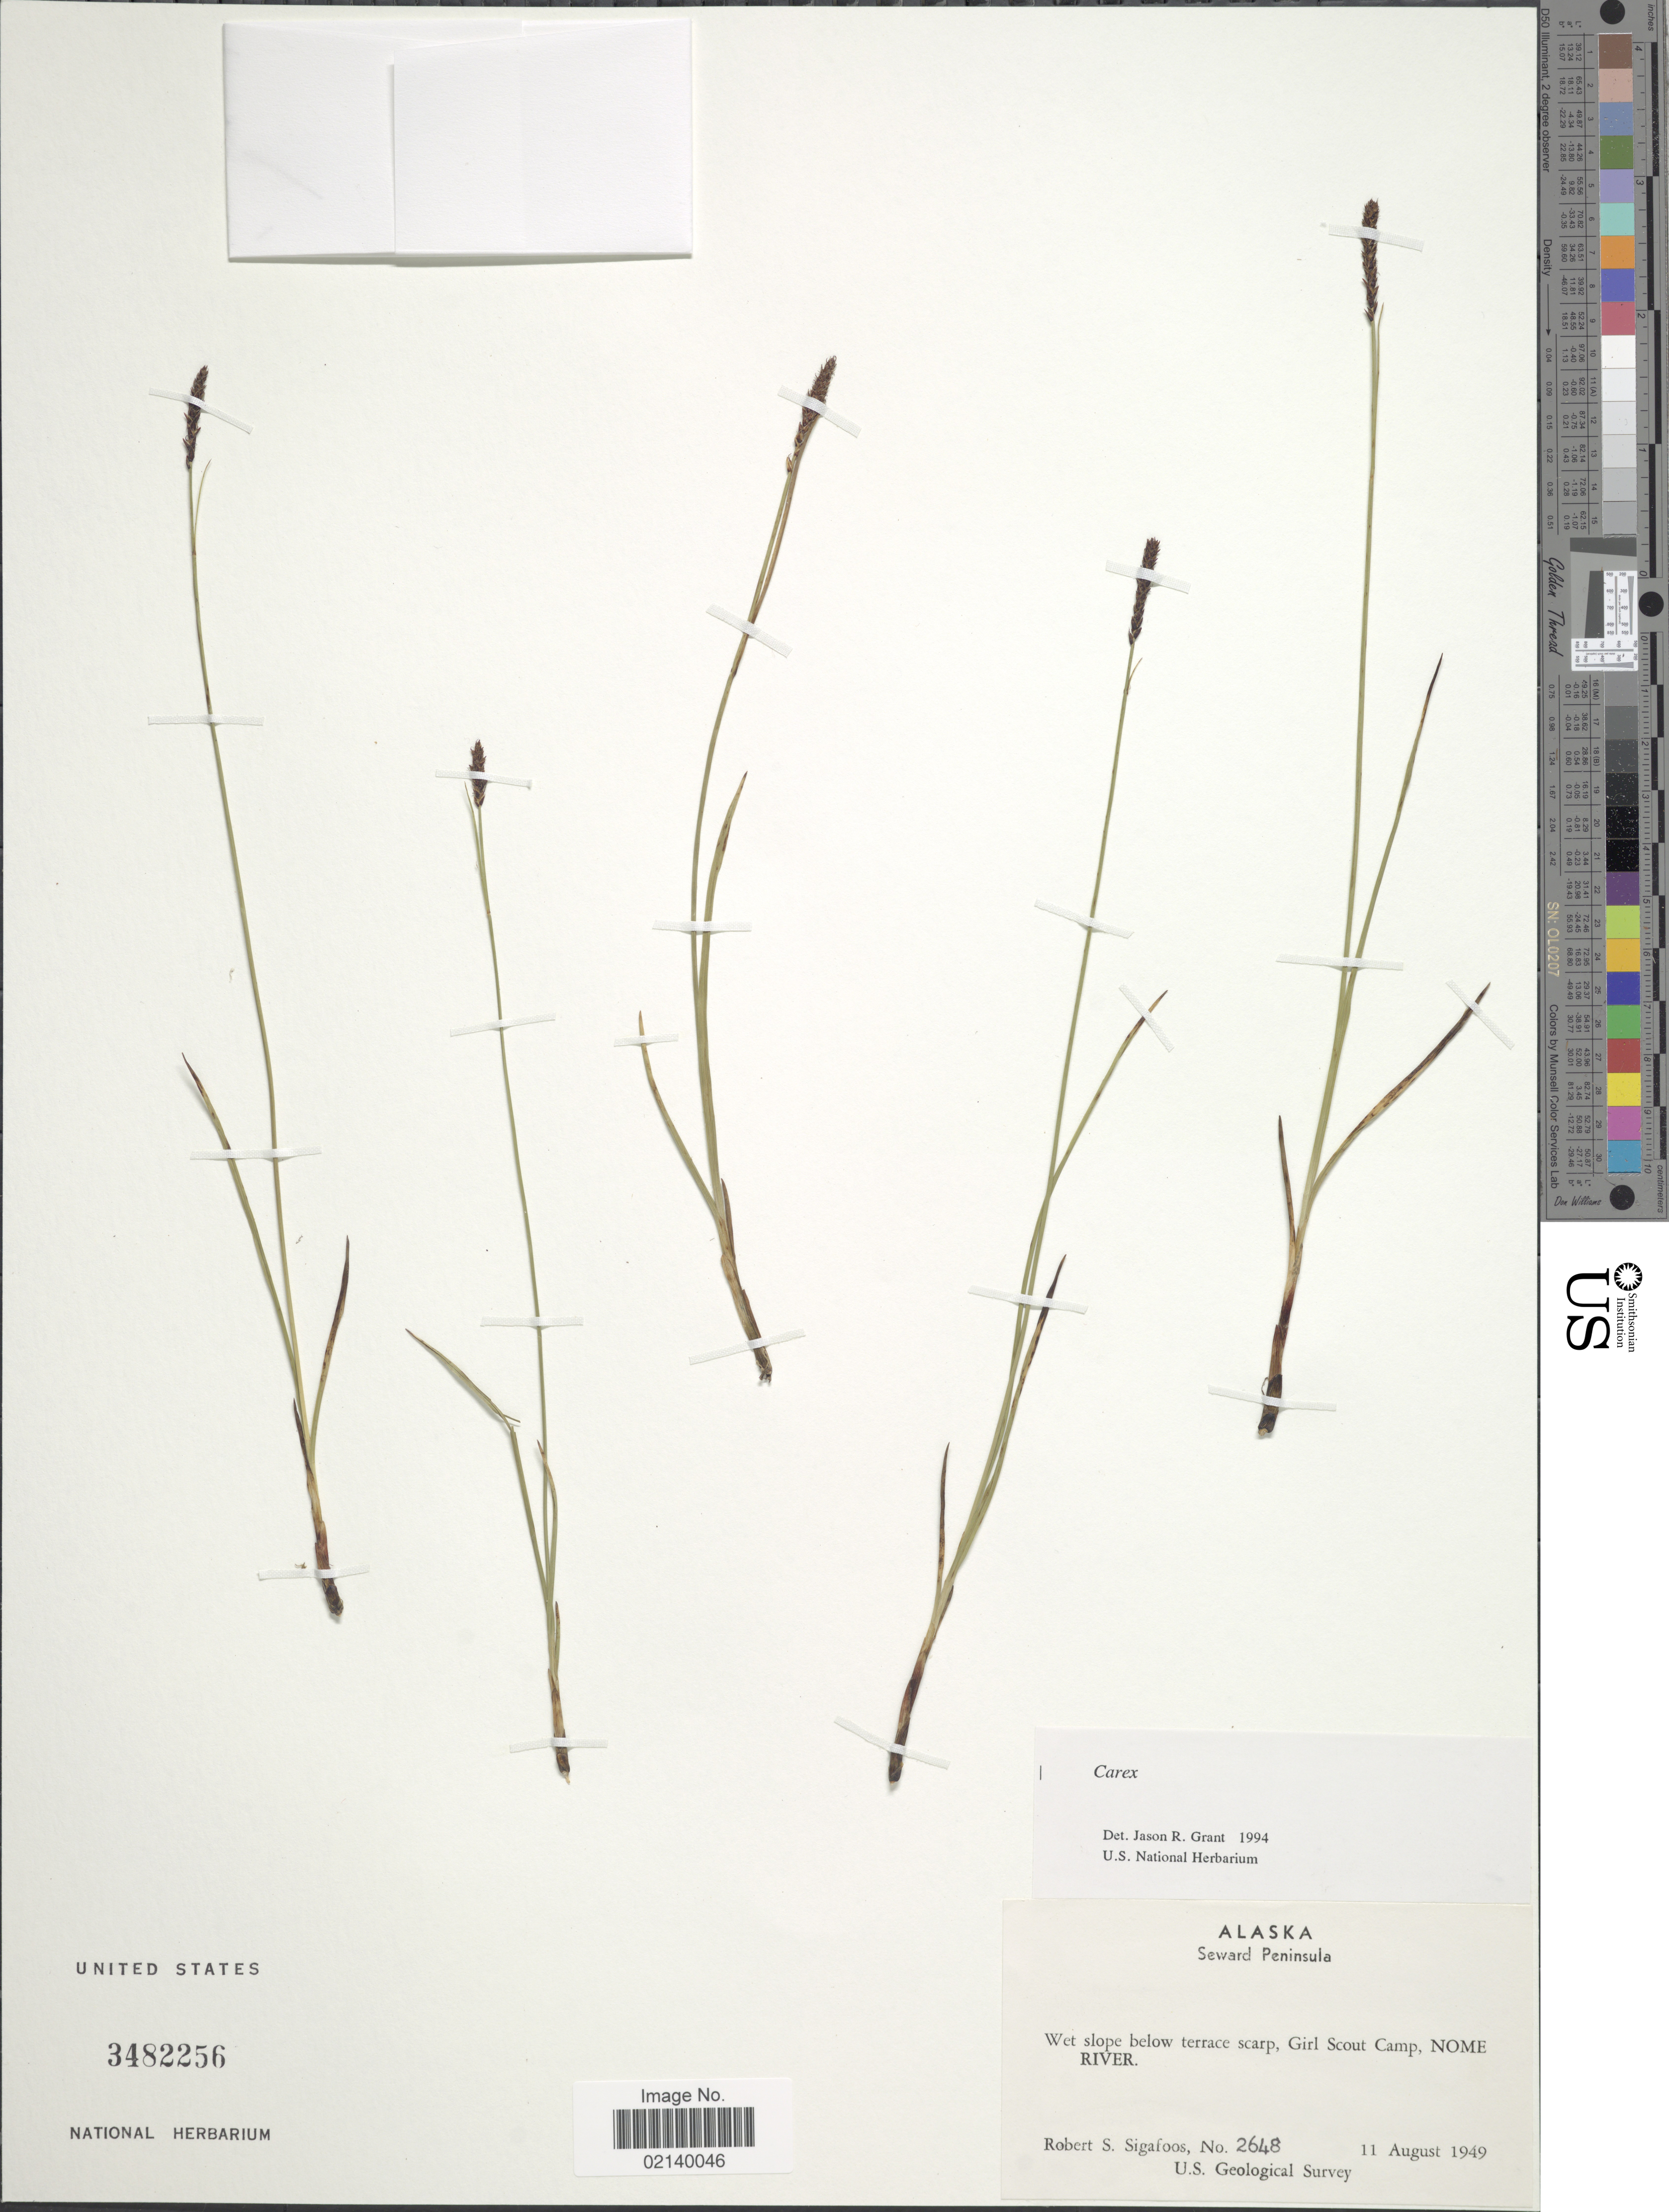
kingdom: Plantae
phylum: Tracheophyta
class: Liliopsida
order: Poales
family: Cyperaceae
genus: Carex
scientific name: Carex sp.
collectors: R. Sigafoos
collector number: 2648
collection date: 1949-08-11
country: United States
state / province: Alaska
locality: Seward Peninsula, wet slope below terrace scarp, Girl Scout Camp, Nome River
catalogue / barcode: US 3482256